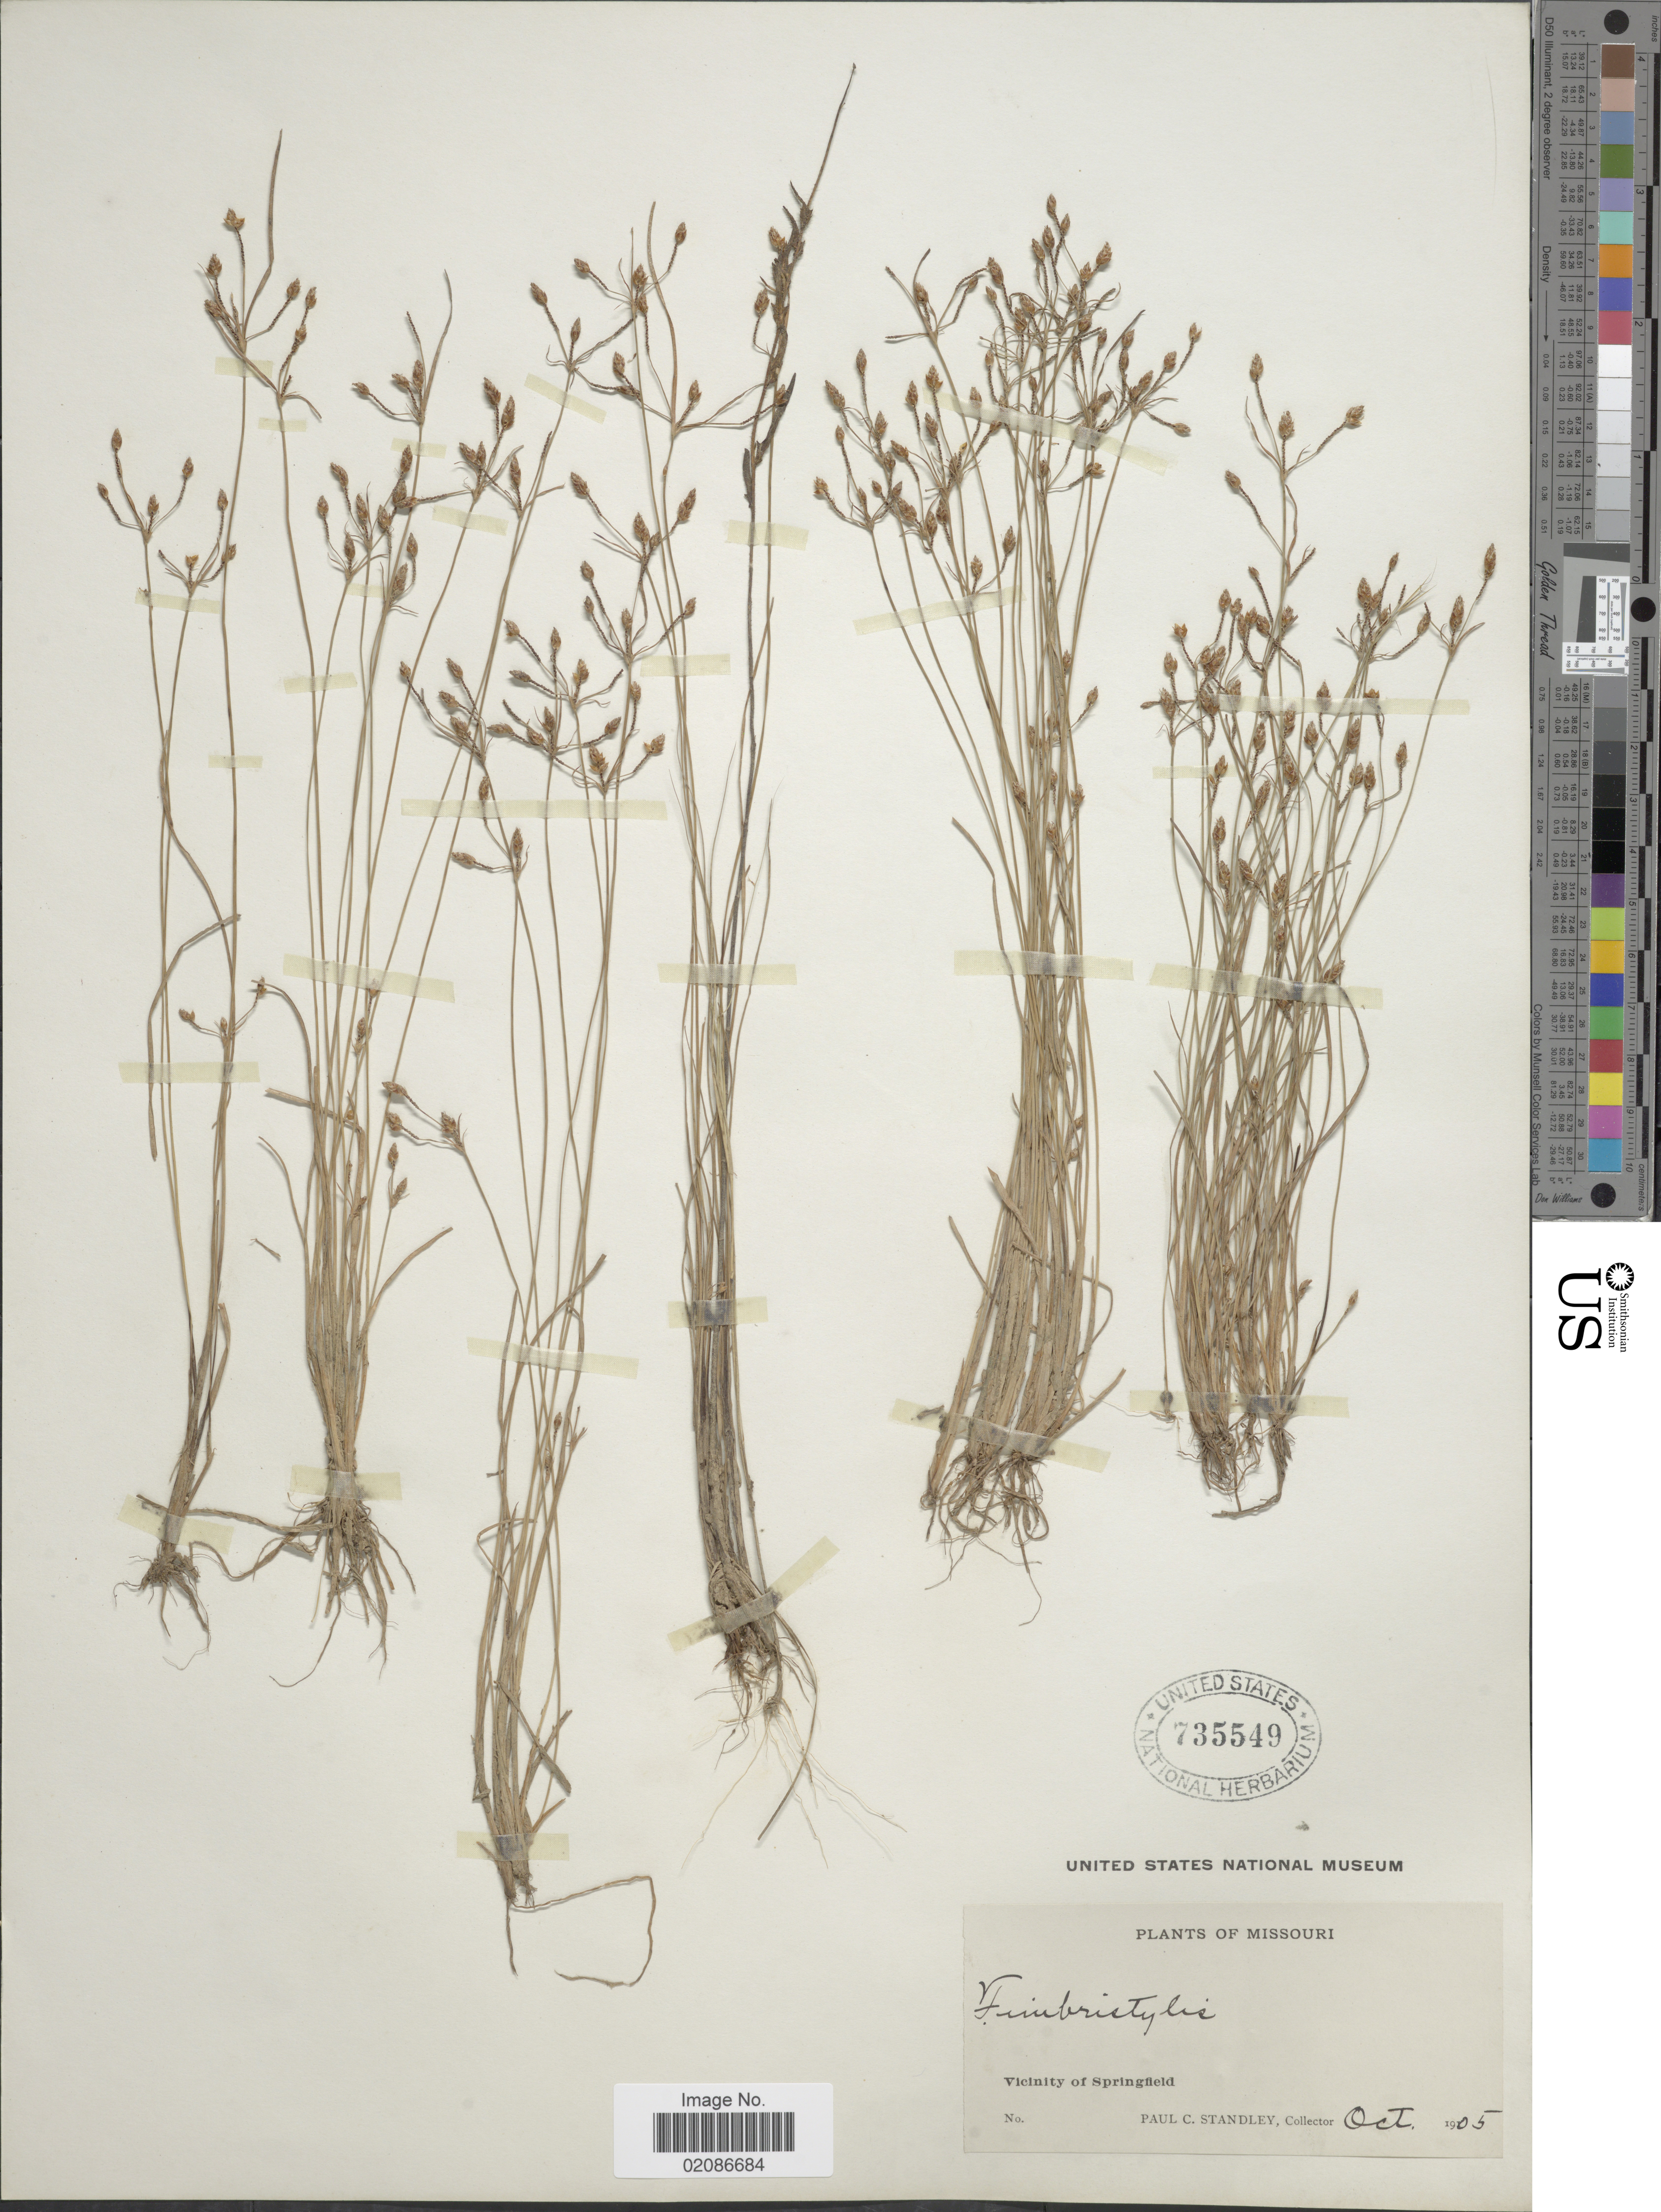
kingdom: Plantae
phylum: Tracheophyta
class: Liliopsida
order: Poales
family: Cyperaceae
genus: Fimbristylis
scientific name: Fimbristylis dichotoma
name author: (L.) Vahl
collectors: P. C. Standley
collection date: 1905-10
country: United States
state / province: Missouri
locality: Vicinity of Springfield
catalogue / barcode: US 735549